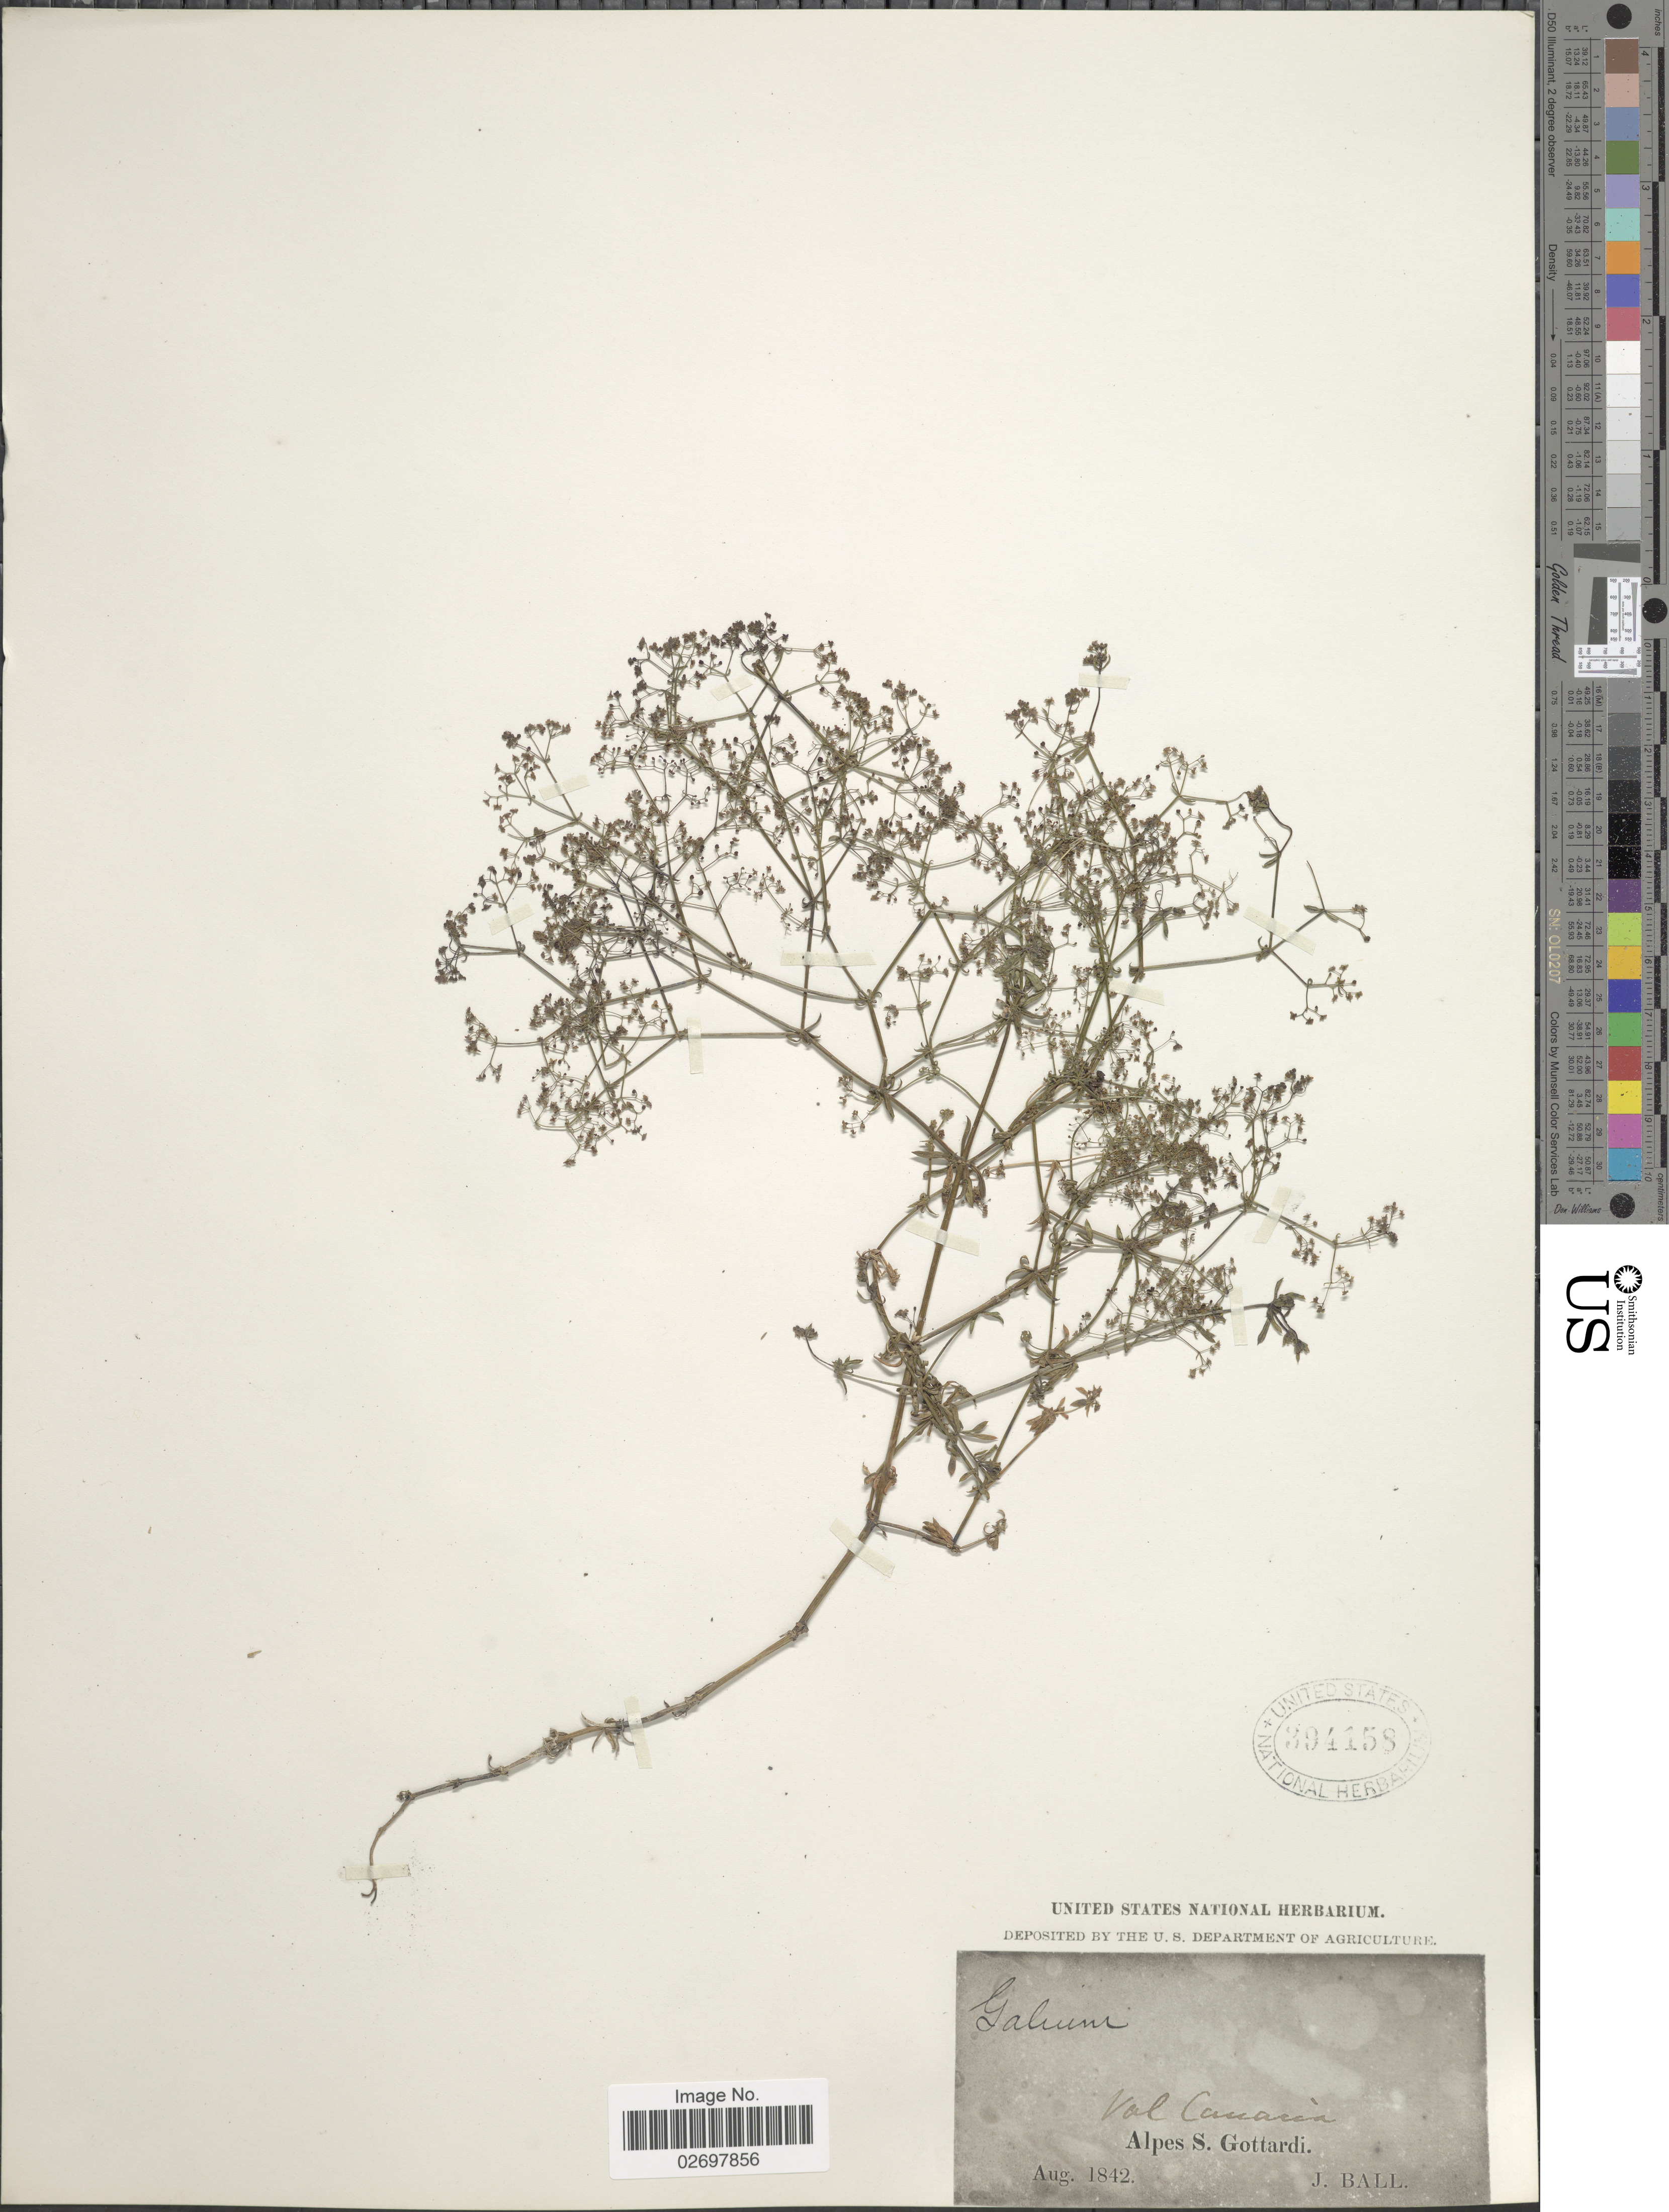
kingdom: Plantae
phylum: Tracheophyta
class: Magnoliopsida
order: Gentianales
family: Rubiaceae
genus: Galium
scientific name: Galium sp.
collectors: J. Ball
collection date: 1842-08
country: Switzerland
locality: Val Canaria, Alpes S. Gottardi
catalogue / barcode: US 394158